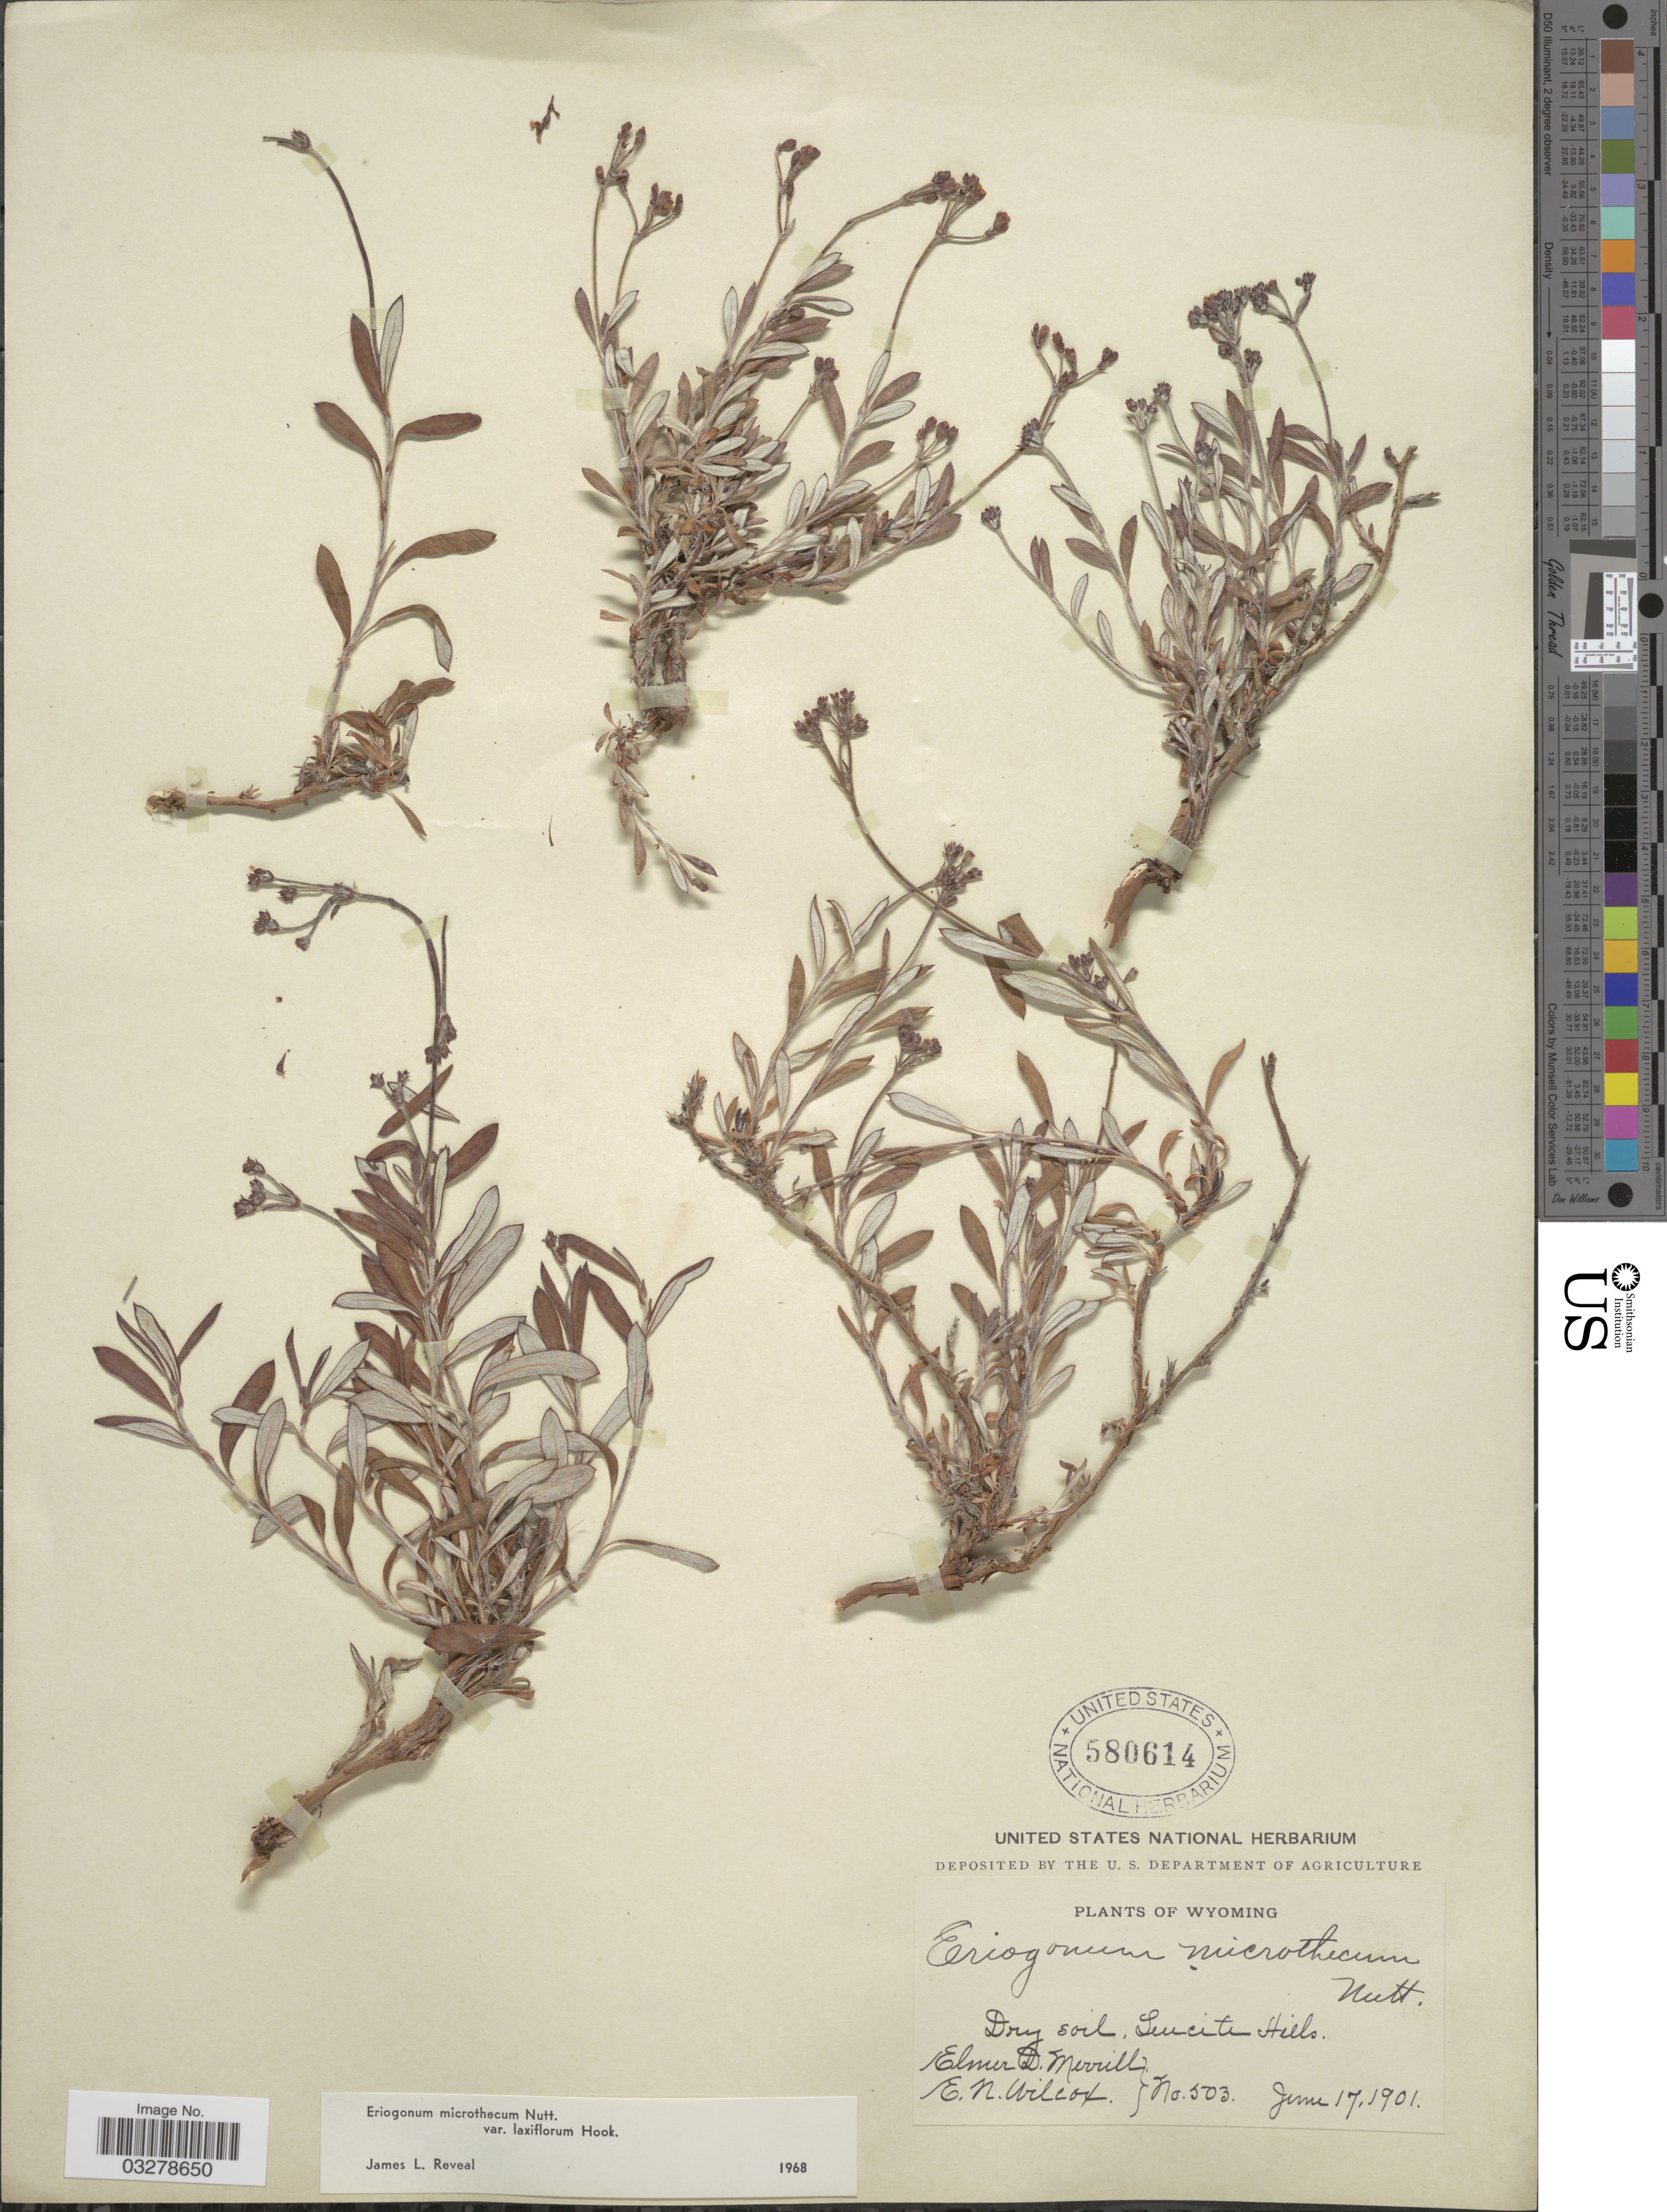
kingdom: Plantae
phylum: Tracheophyta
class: Magnoliopsida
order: Caryophyllales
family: Polygonaceae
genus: Eriogonum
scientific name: Eriogonum microtheca var. laxiflorum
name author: Hook.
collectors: E. D. Merrill & E. Wilcox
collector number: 503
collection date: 1901-06-17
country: United States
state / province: Wyoming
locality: Leucite Hills.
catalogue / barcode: US 580614